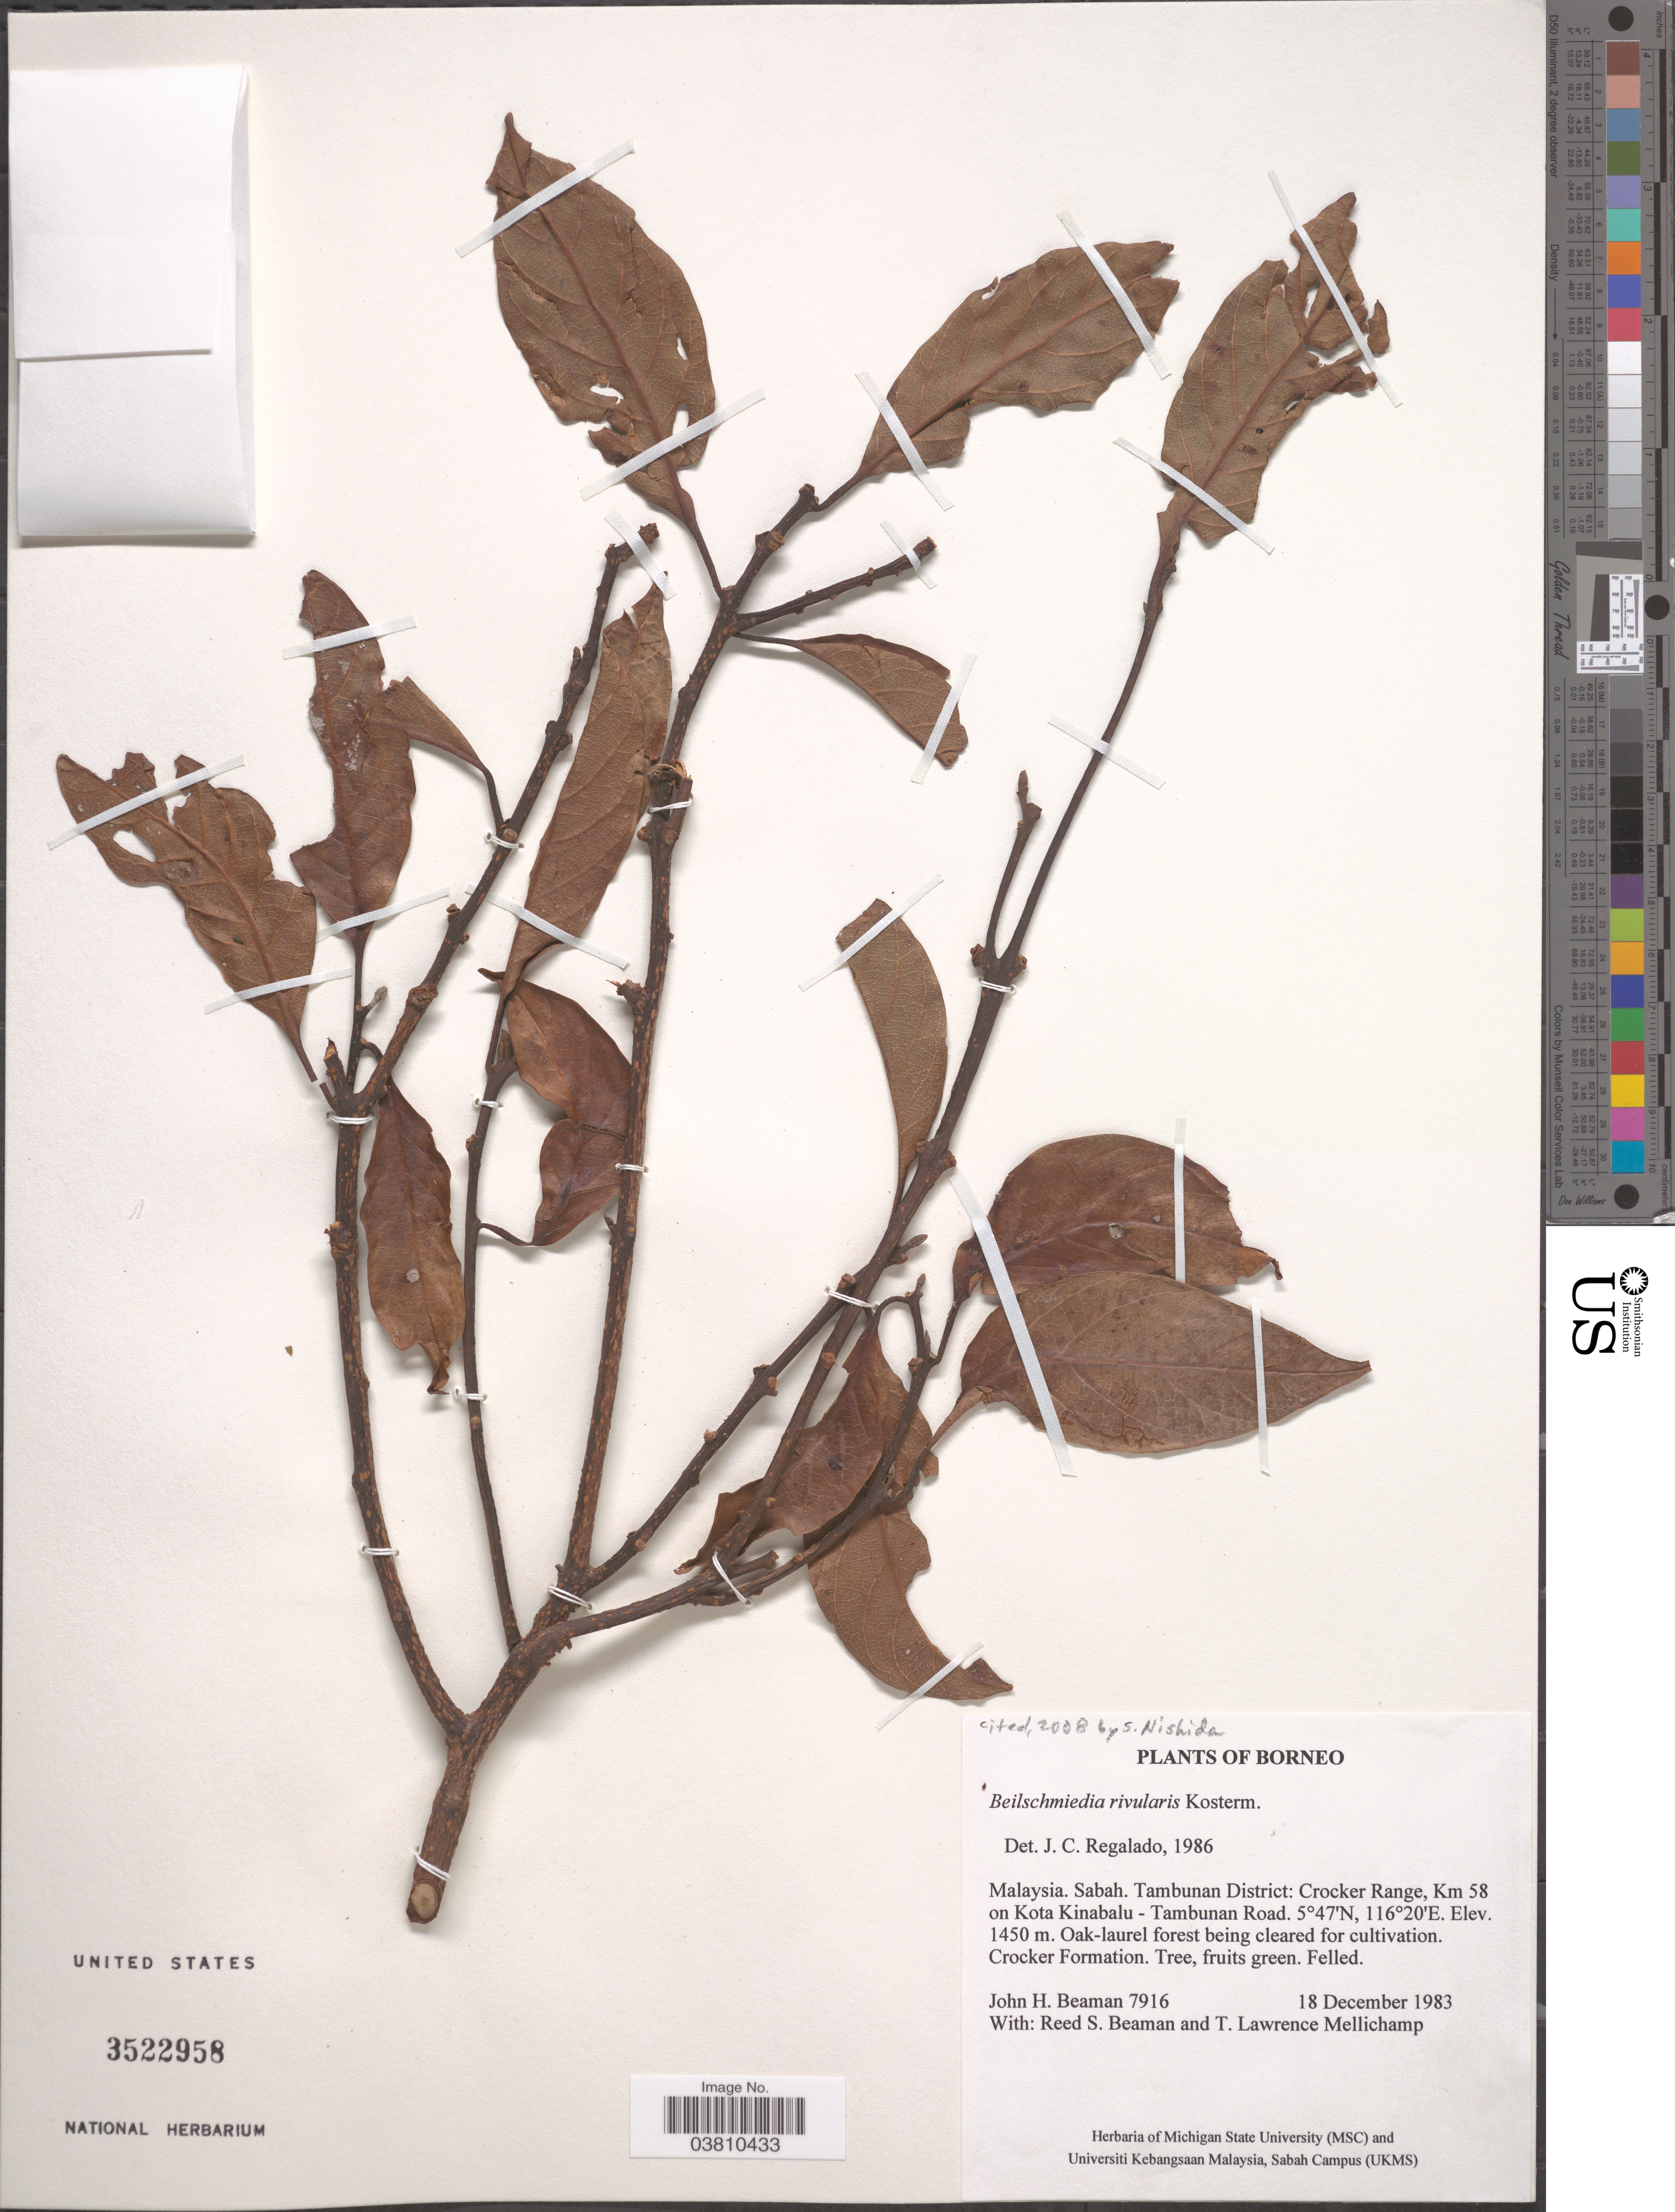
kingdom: Plantae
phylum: Tracheophyta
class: Magnoliopsida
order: Laurales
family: Lauraceae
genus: Beilschmiedia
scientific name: Beilschmiedia rivularis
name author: Kosterm.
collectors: J. H. Beaman, R. S. Beaman & T. L. Mellichamp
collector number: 7916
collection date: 1983-12-18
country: Malaysia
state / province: Sabah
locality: Borneo. Tambunan District: Crocker Range, Km 58 on Kota Kinabalu - Tambunan Road.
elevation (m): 1450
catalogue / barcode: US 3522958